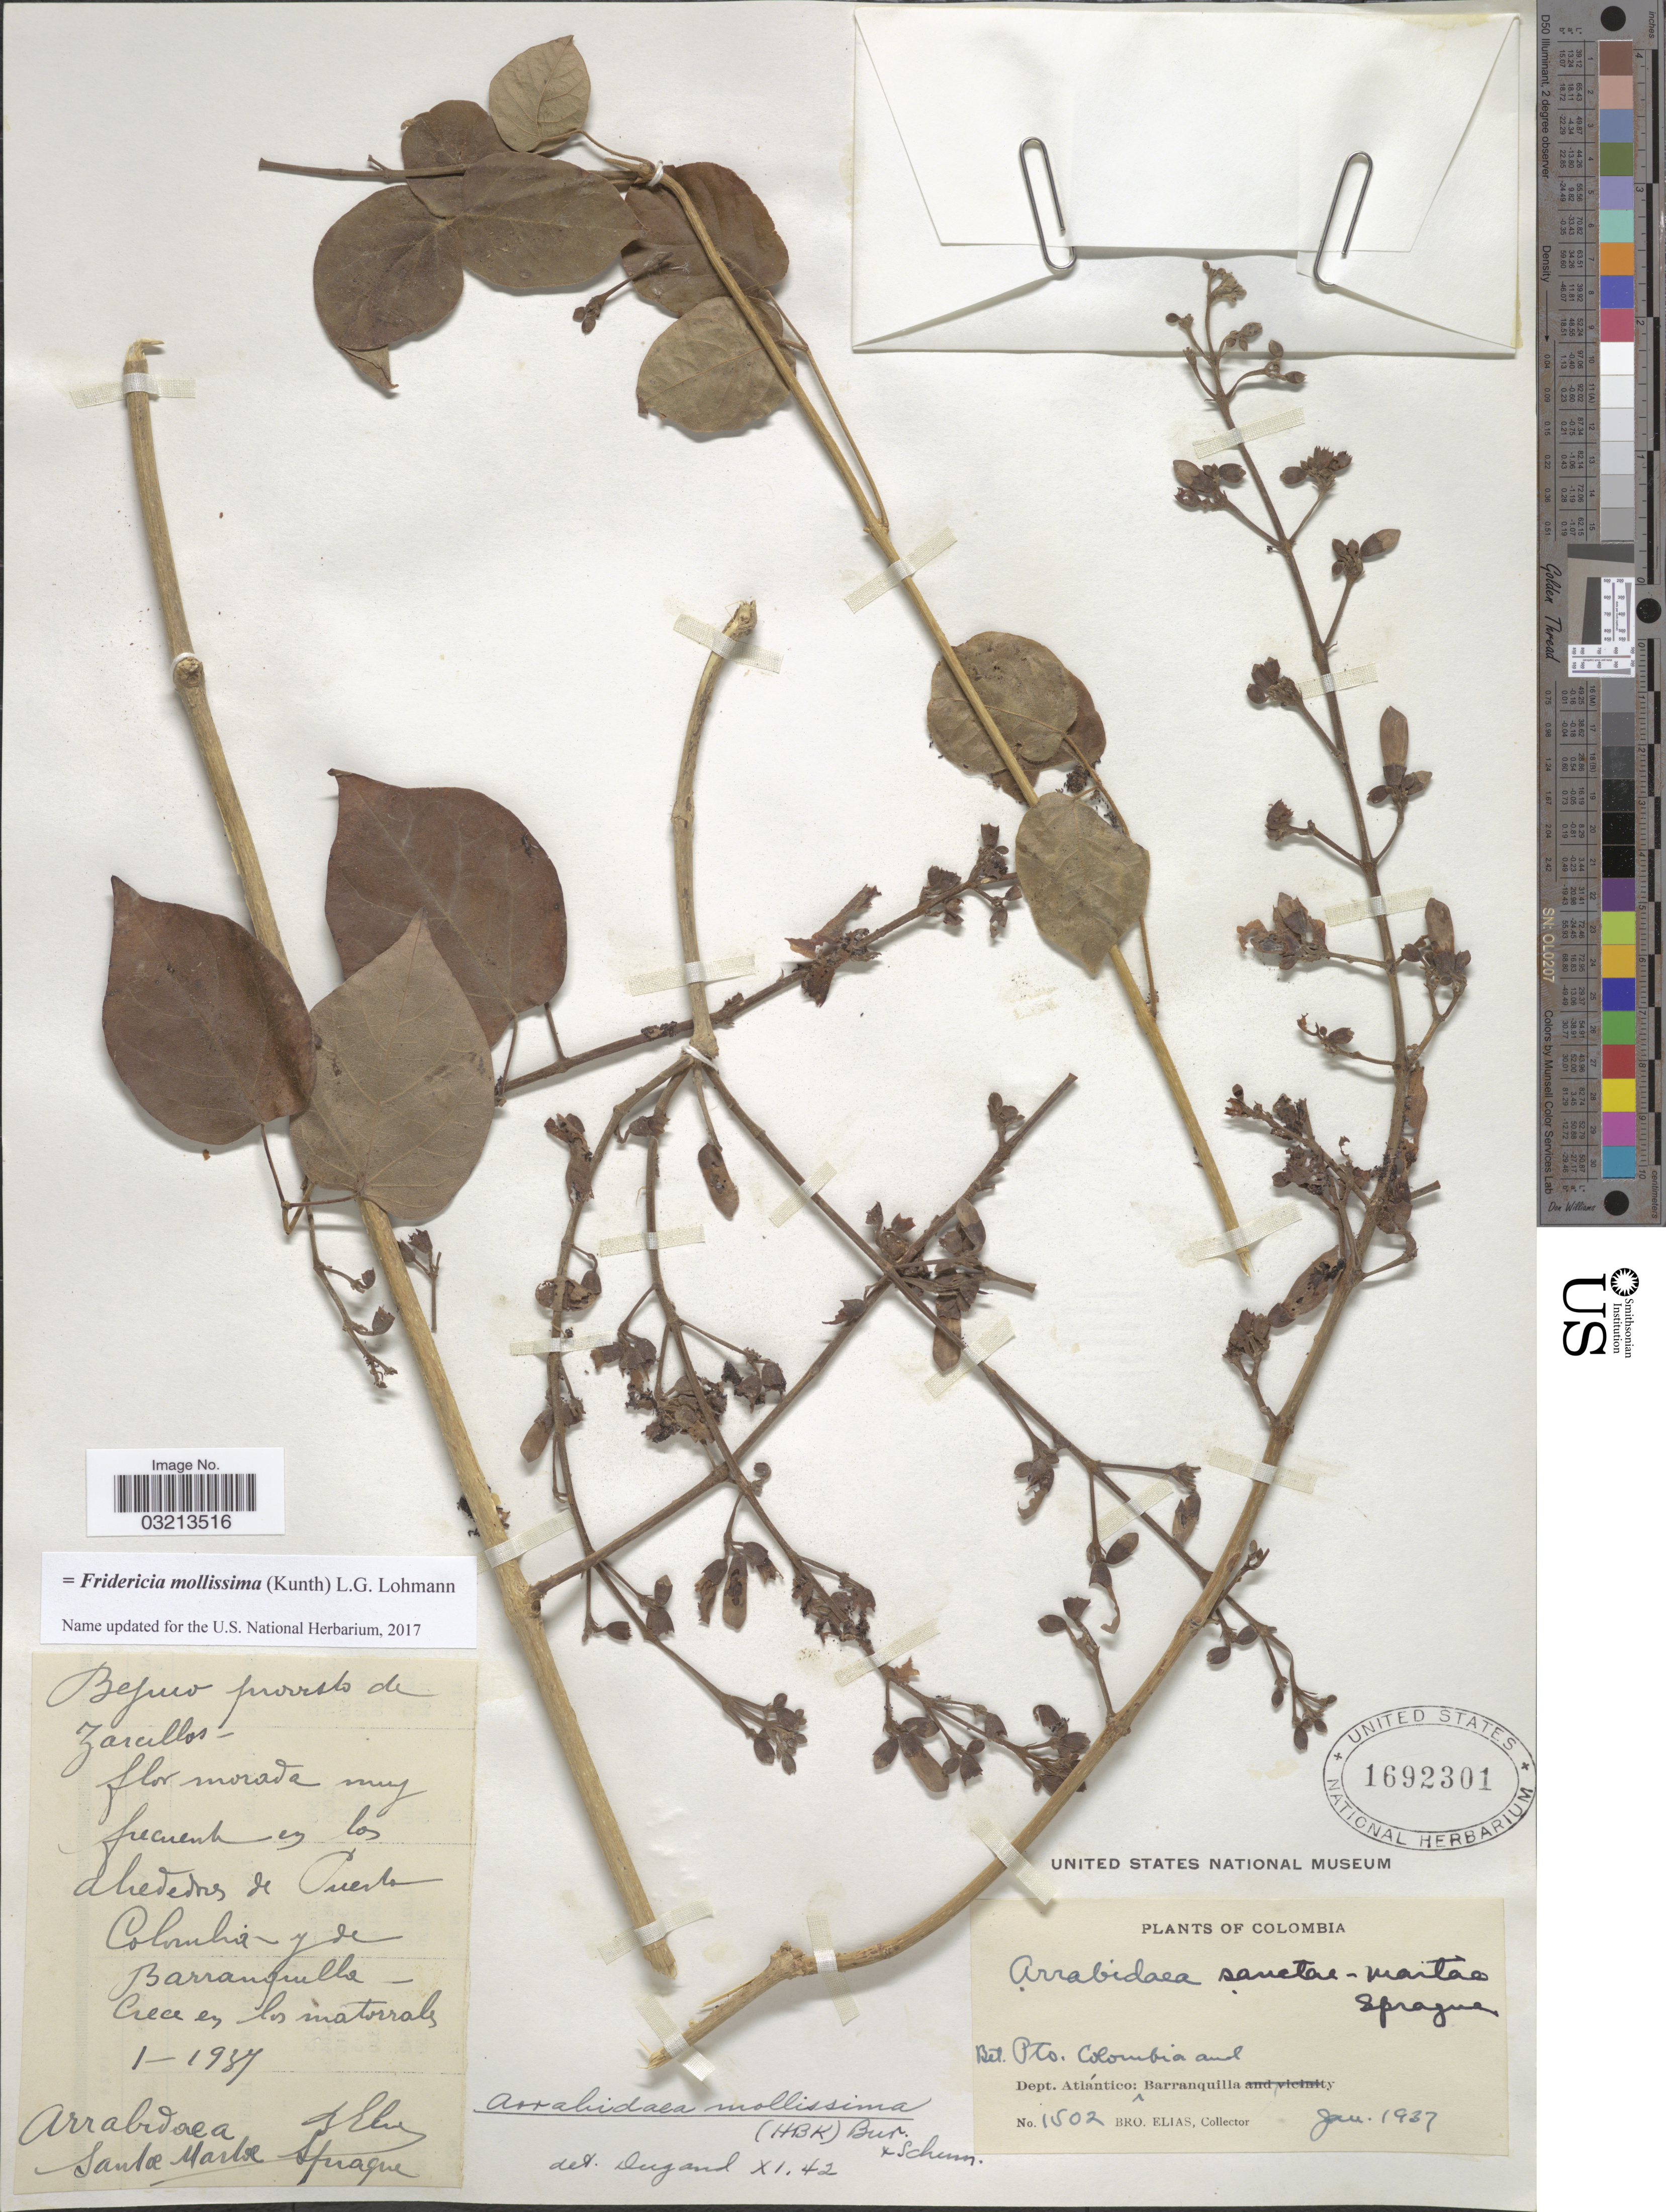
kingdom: Plantae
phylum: Tracheophyta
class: Magnoliopsida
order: Lamiales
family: Bignoniaceae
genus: Fridericia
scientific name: Fridericia mollissima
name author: (Kunth) L.G. Lohmann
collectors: Bro. Elias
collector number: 1502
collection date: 1937-01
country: Colombia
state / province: Atlántico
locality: Dept. Atlántico: Bet. Pto. Colombia and Barranquilla.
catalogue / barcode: US 1692301